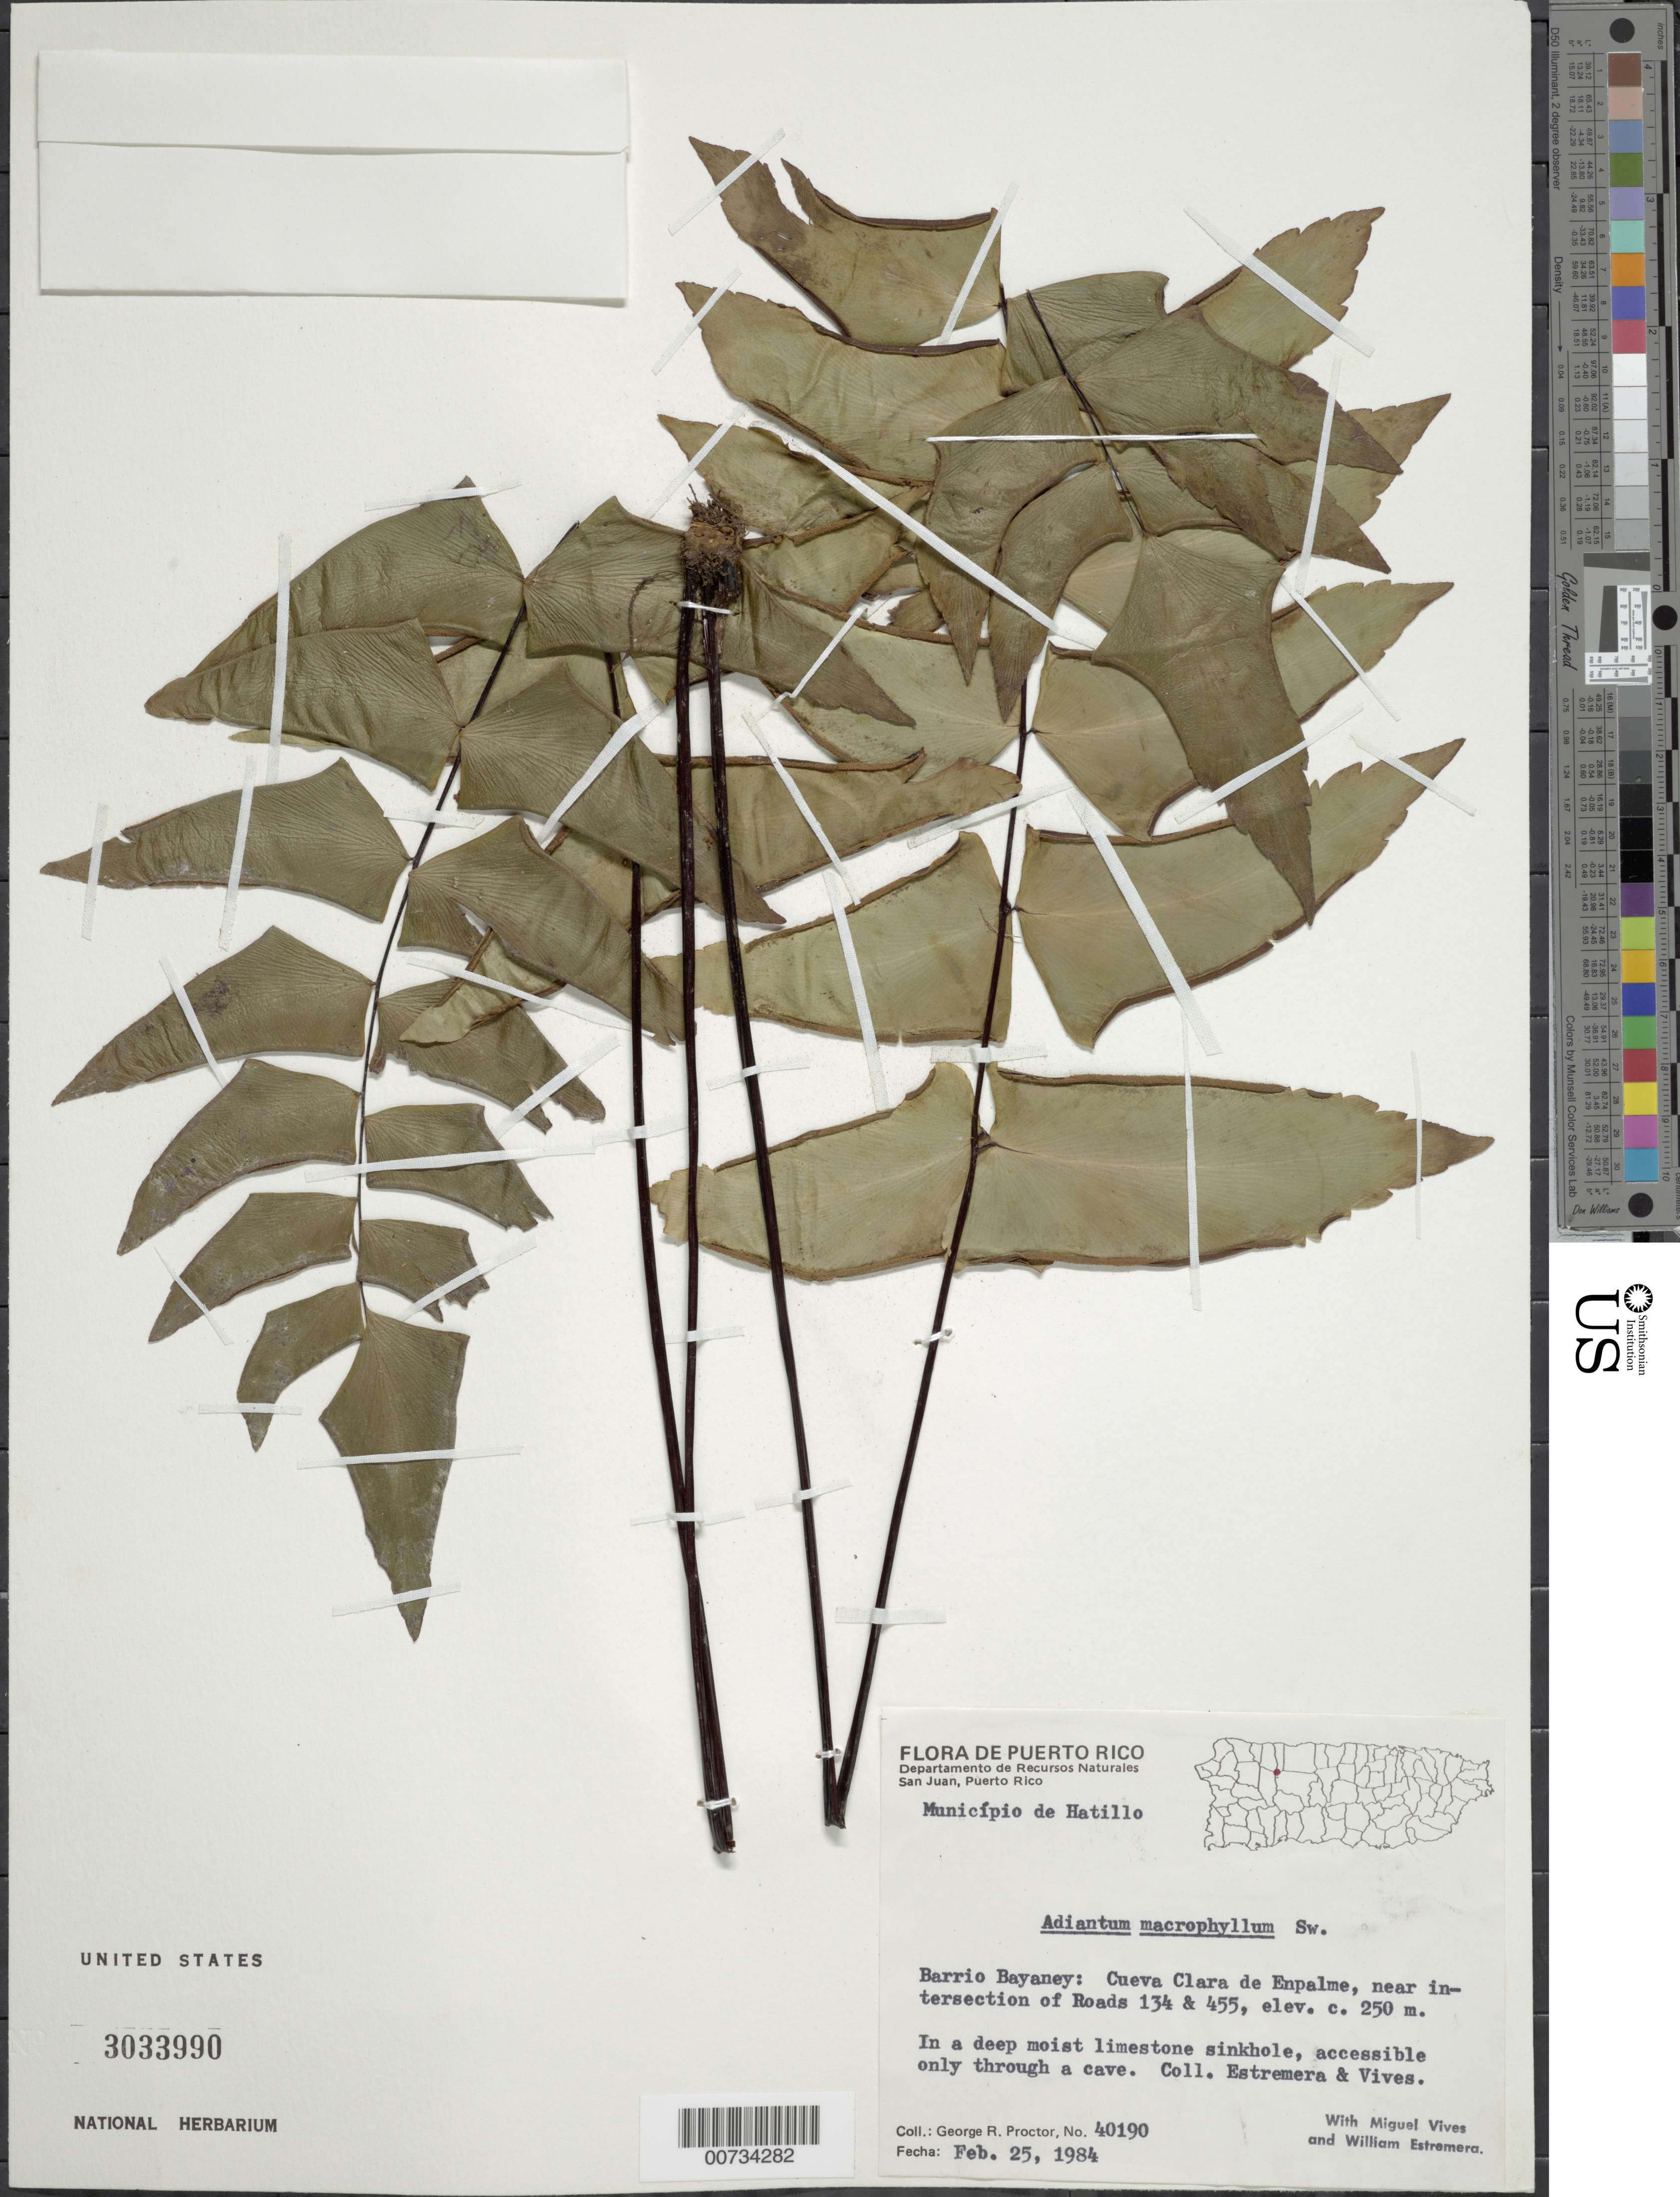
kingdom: Plantae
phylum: Tracheophyta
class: Polypodiopsida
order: Polypodiales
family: Pteridaceae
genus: Adiantum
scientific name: Adiantum macrophyllum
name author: Sw.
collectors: G. R. Proctor, M. Vives & W. Estremera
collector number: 40190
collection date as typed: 25 Feb 1984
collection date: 1984-02-25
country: Puerto Rico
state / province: Hatillo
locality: Mun. Hatillo, Barrio Bayaney: Cueva Clara de Enpalme, near intersection of Roads 134 & 455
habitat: In a deep moist limestone sinkhole, accessible only through a cave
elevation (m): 250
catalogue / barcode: US 3033990